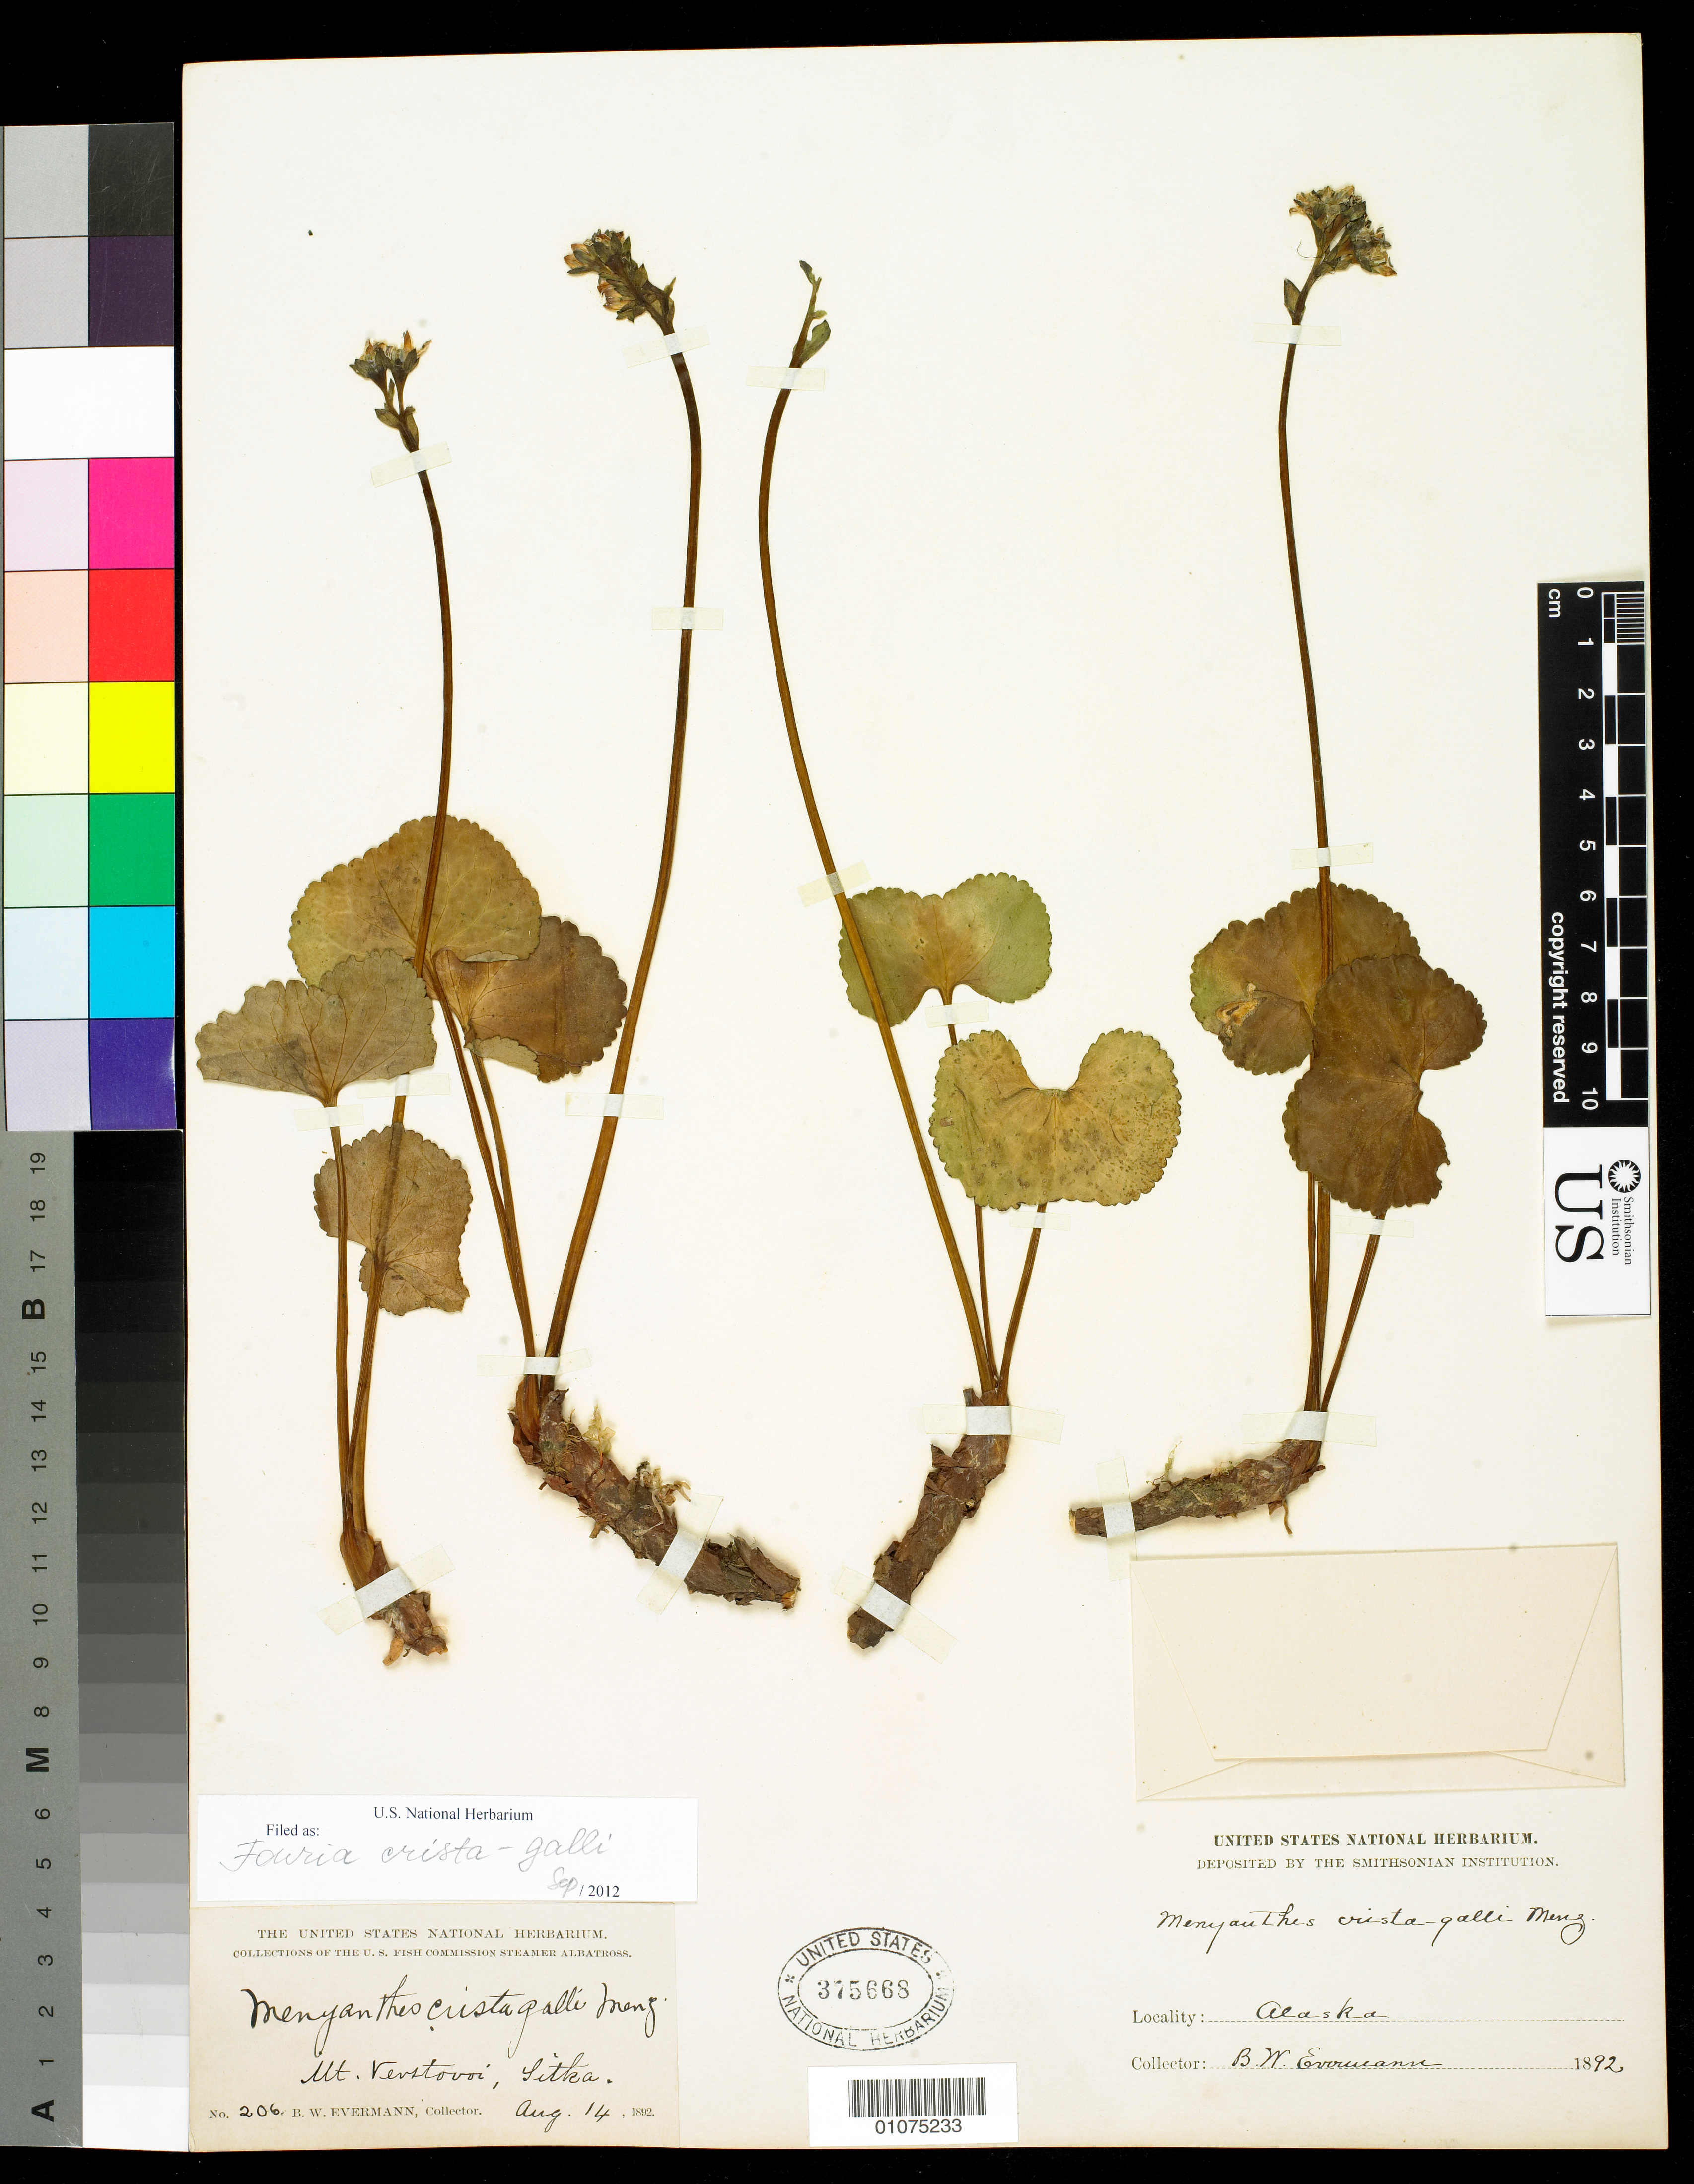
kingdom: Plantae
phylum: Tracheophyta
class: Magnoliopsida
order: Asterales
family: Menyanthaceae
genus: Fauria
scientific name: Fauria crista-galli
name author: (Menzies ex Hook.) Makino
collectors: B. W. Evermann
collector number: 206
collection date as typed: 14 Aug 1892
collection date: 1892-08-14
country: United States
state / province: Alaska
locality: Sitka, Mt. Verstovoi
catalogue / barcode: US 375668